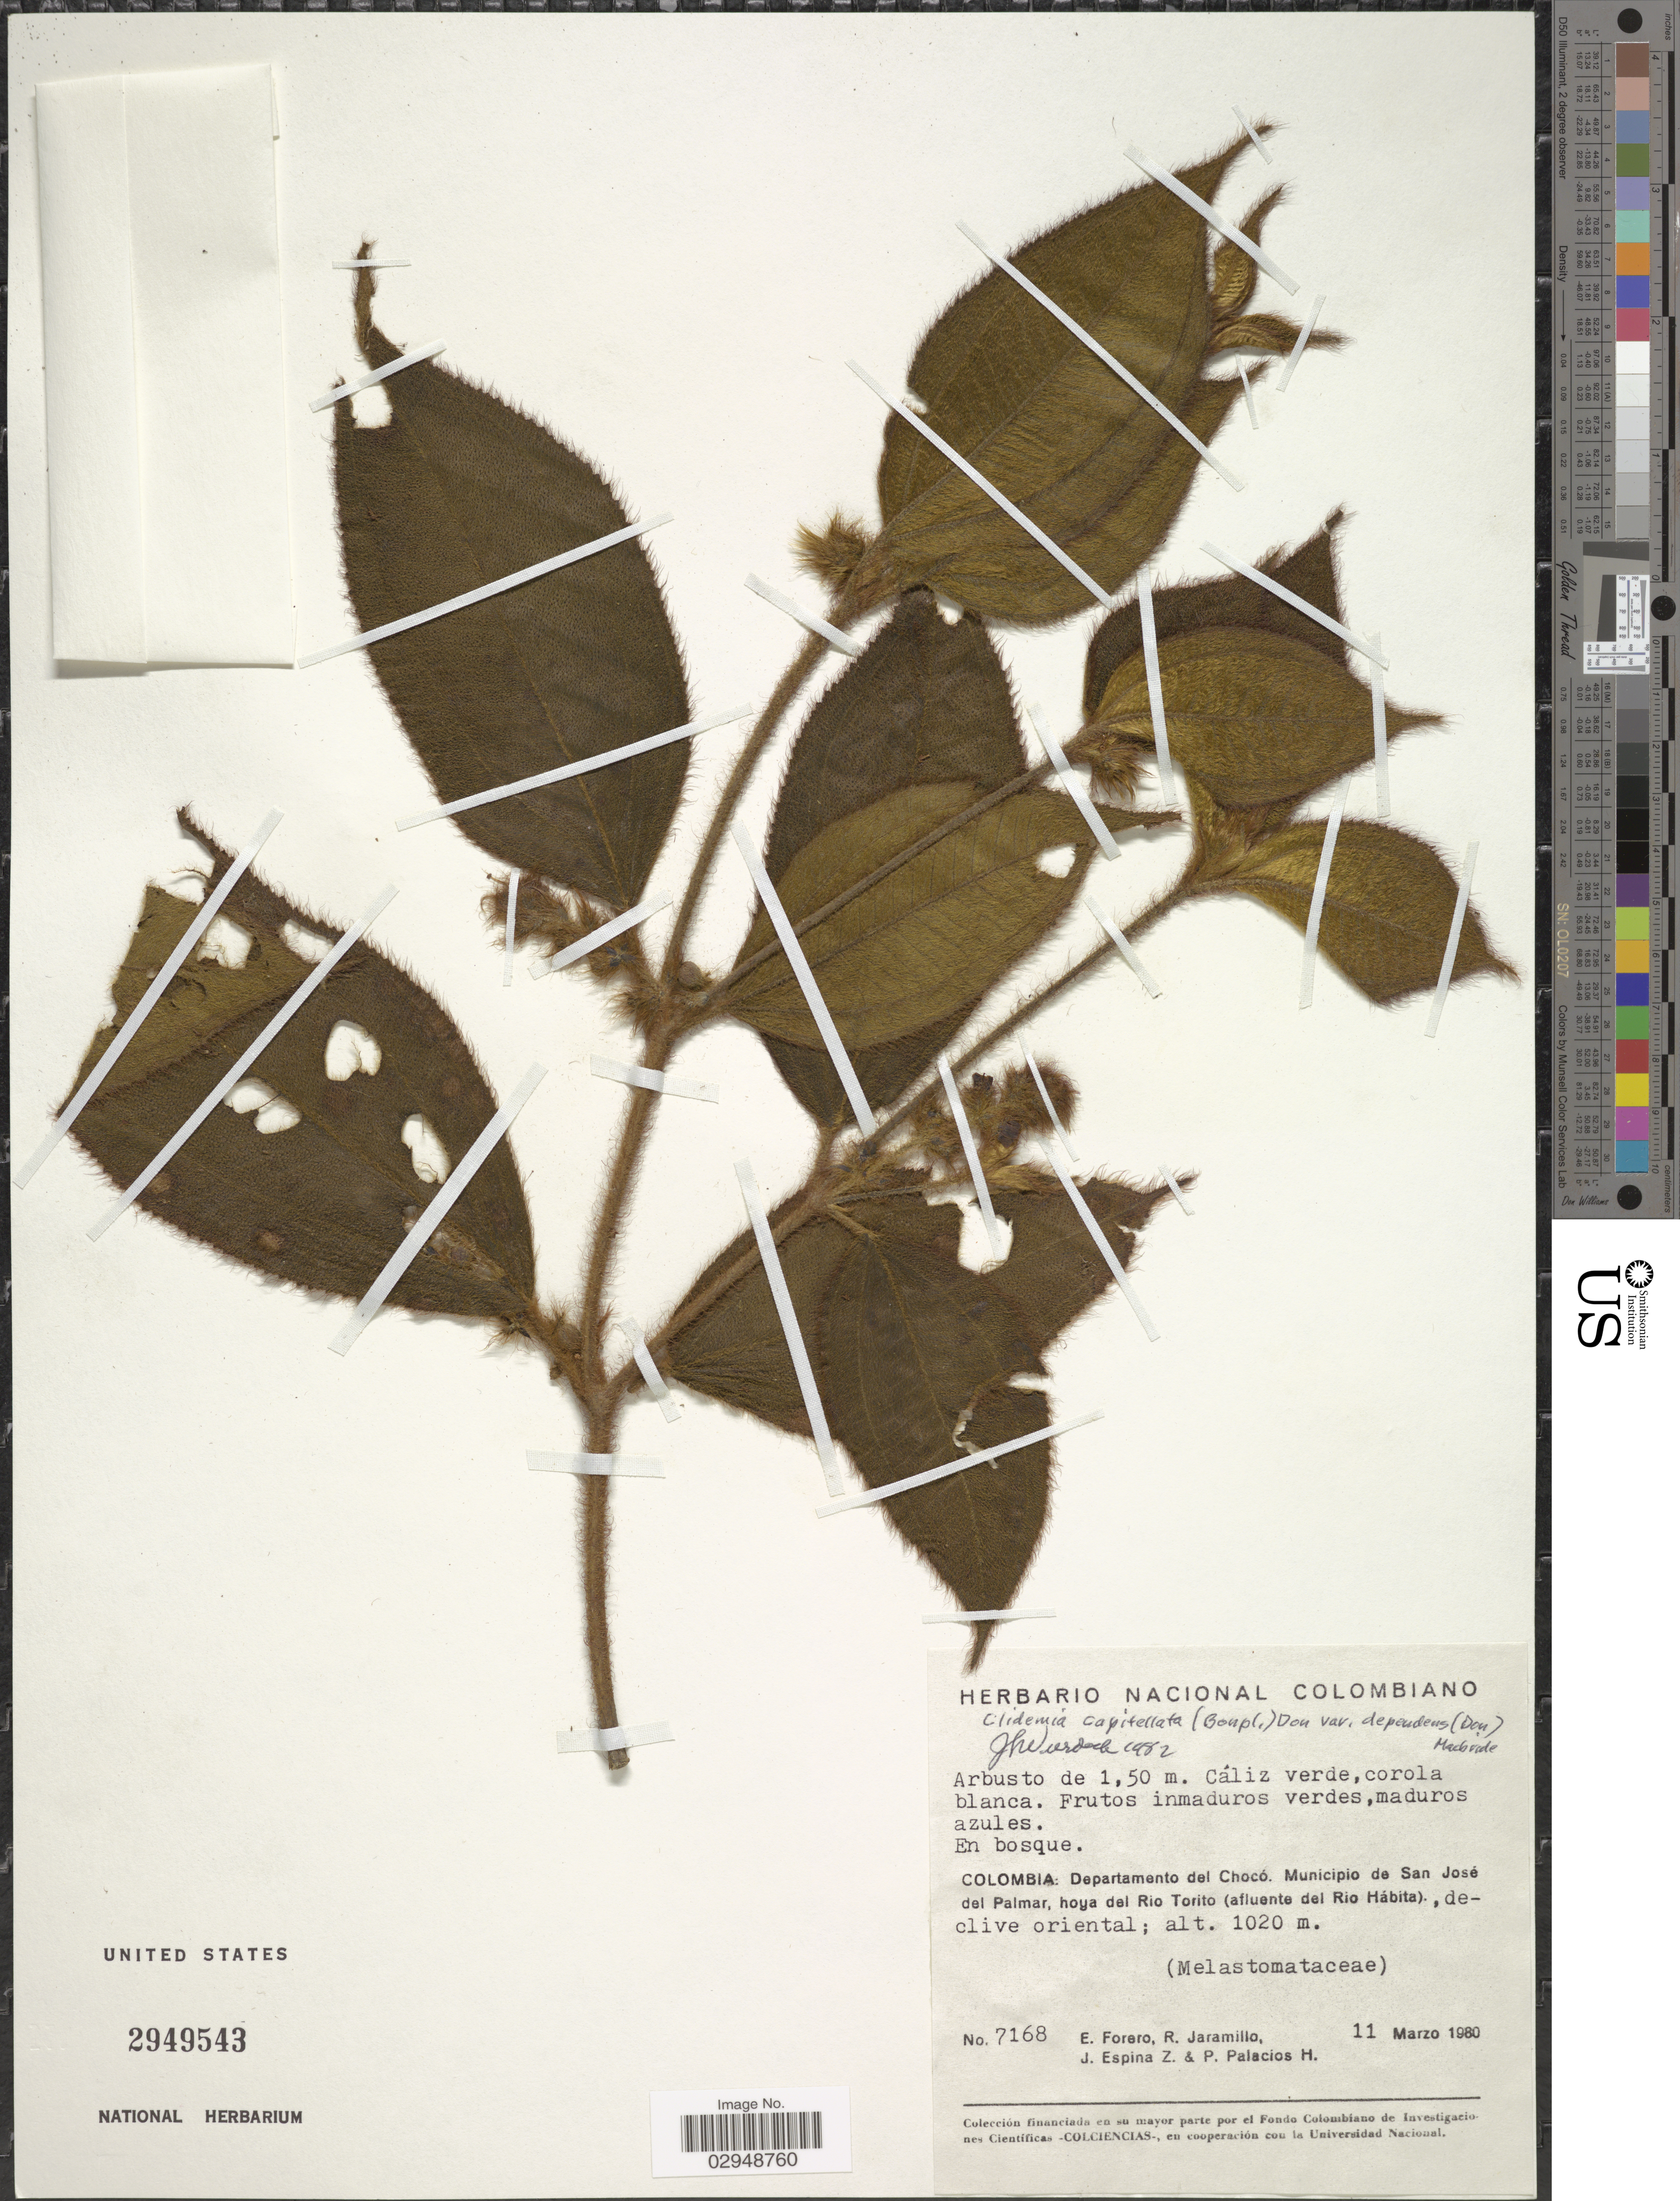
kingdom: Plantae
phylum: Tracheophyta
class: Magnoliopsida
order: Myrtales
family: Melastomataceae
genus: Clidemia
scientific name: Clidemia capitellata var. dependens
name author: (Pav. & D. Don) J.F. Macbr.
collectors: E. Forero, R. Jaramillo, J. Espina Z. & P. Palacios H.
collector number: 7168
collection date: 1980-03-11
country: Colombia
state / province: Chocó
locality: Departamento del Chocó. Municipio de San José del Palmar, hoya del Rio Torito (afluente del Rio Hábita).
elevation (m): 1020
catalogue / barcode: US 2949543